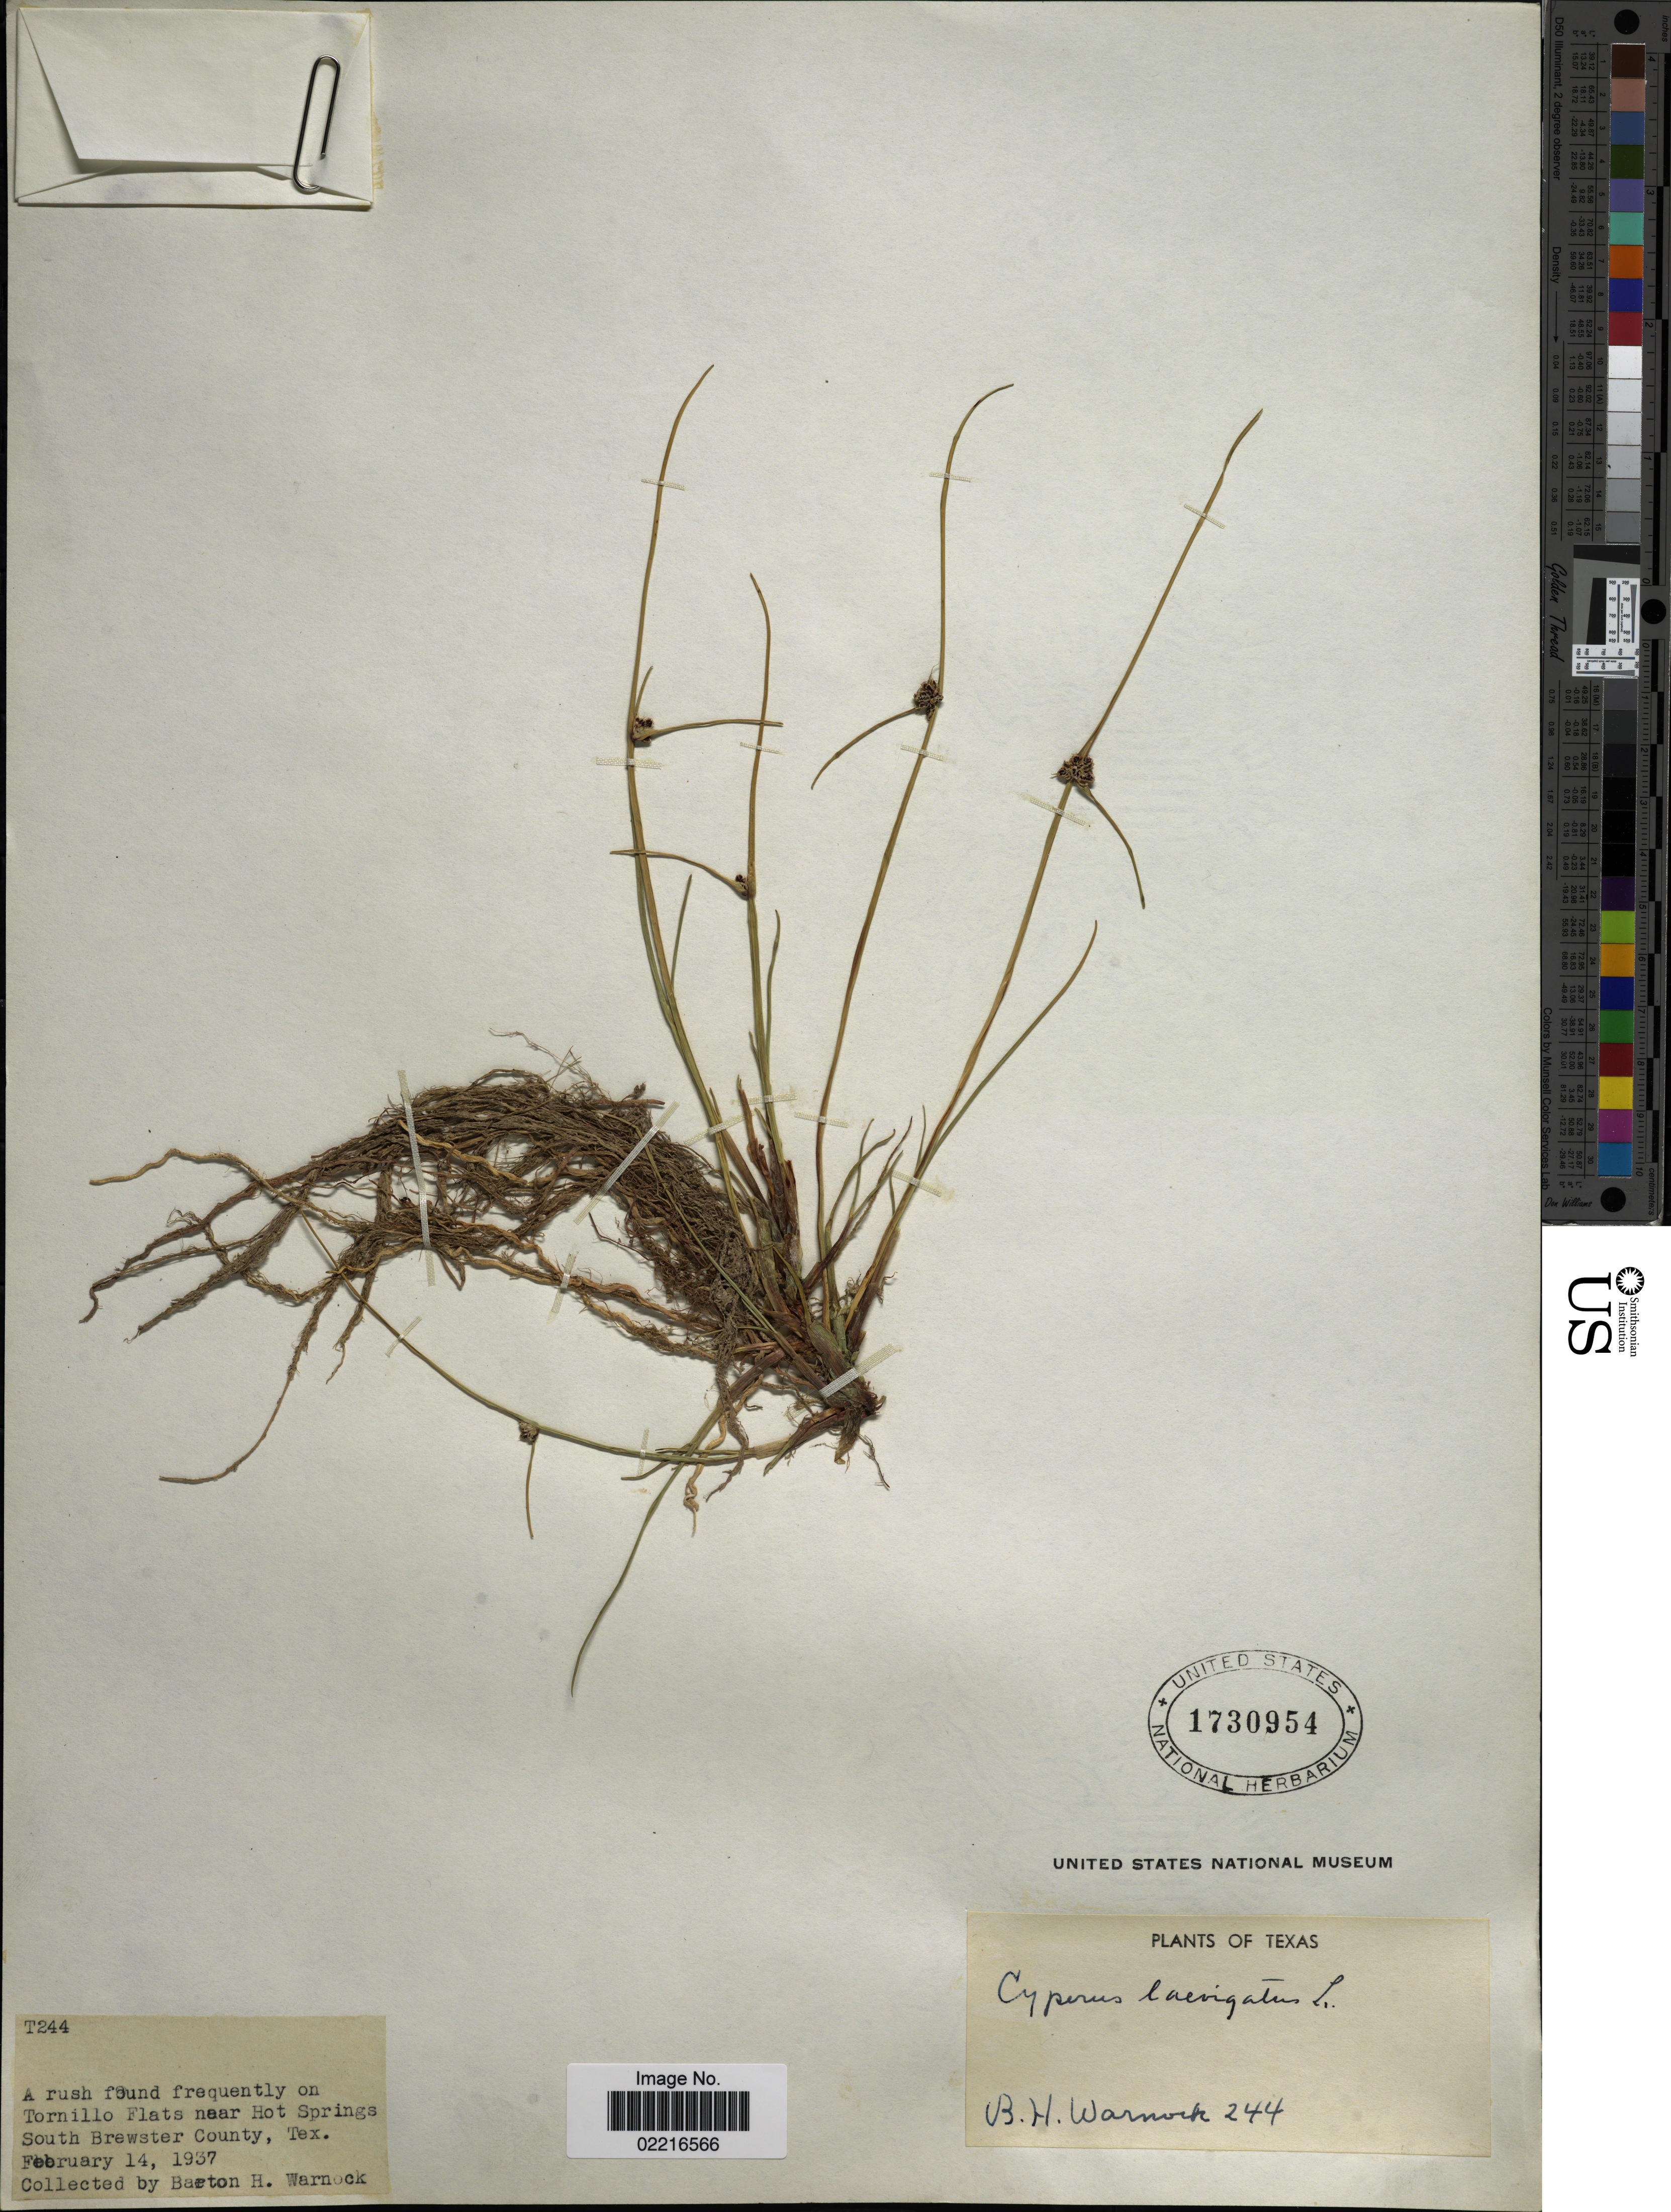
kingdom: Plantae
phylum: Tracheophyta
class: Liliopsida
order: Poales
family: Cyperaceae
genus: Cyperus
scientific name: Cyperus laevigatus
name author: L.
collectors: B. H. Warnock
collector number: T244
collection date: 1937-02-14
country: United States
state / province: Texas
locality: Tornillo Flats near Hot Springs, South Brewster County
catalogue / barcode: US 1730954